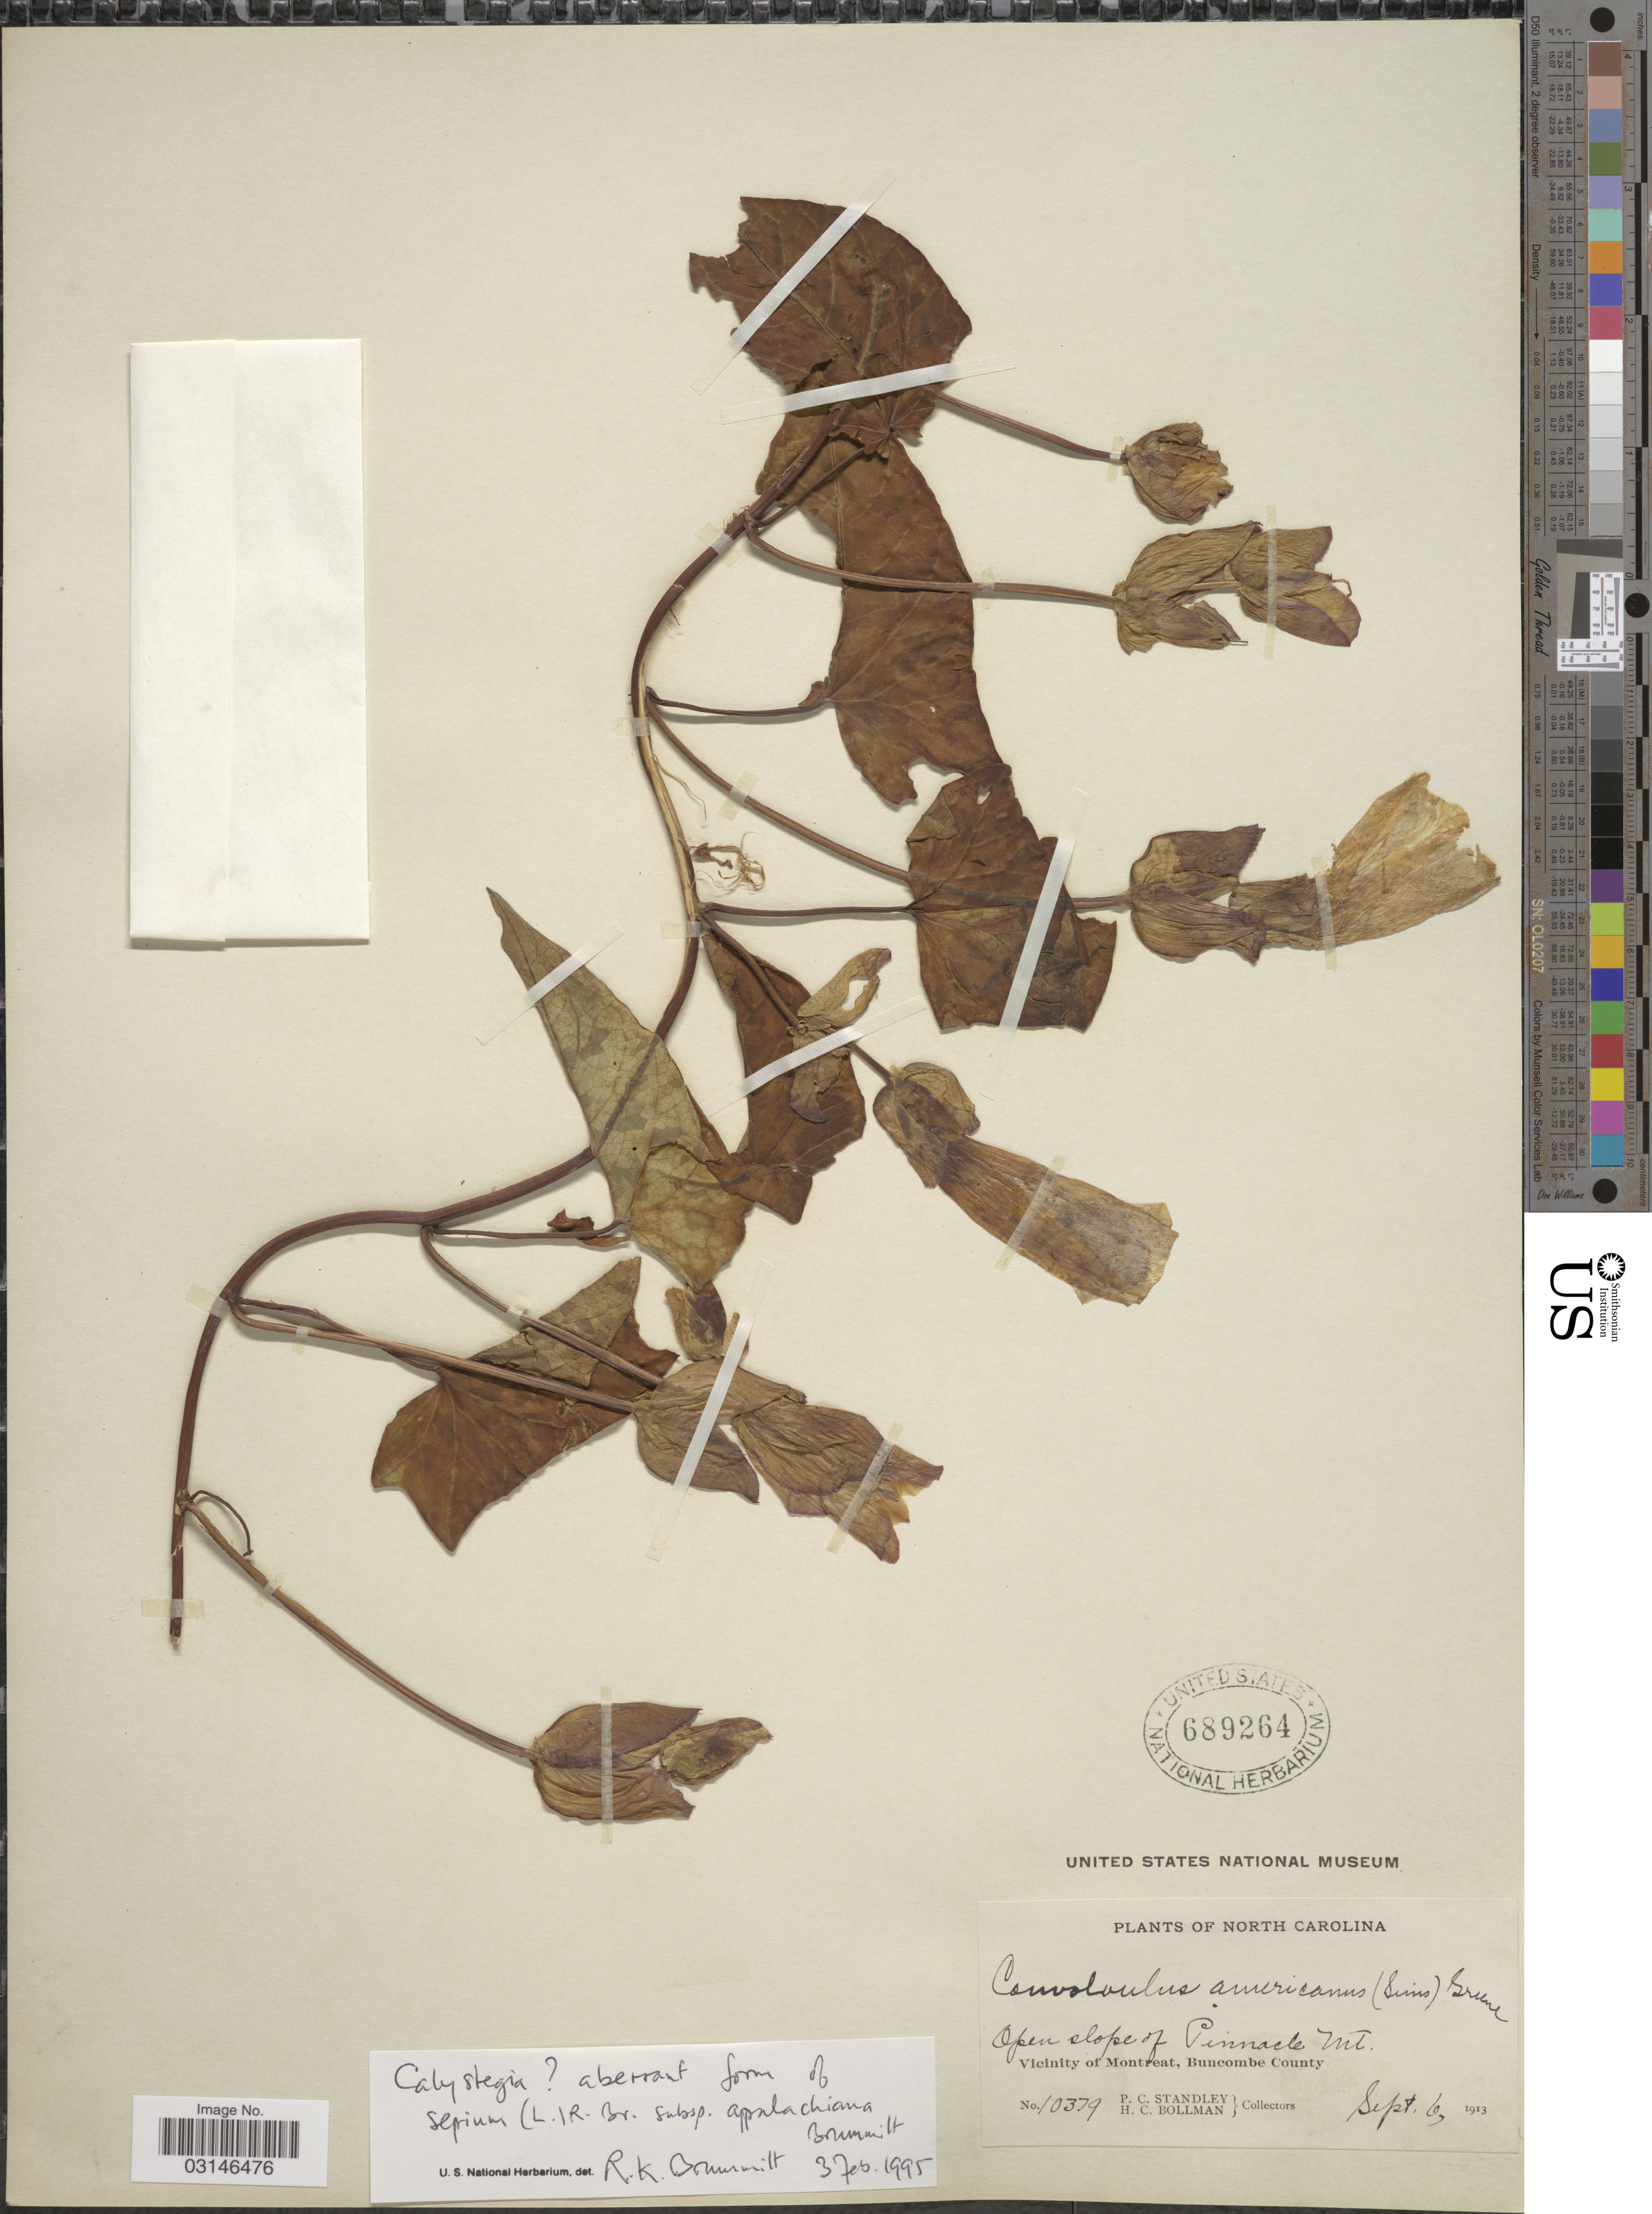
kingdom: Plantae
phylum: Tracheophyta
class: Magnoliopsida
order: Solanales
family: Convolvulaceae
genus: Calystegia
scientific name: Calystegia sepium subsp. appalachiana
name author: Brummitt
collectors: P. C. Standley & H. C. Bollman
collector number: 10379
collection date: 1913-09-06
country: United States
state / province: North Carolina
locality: Open slope of Pinnacle Mt., Vicinity of Montreat, Buncombe County.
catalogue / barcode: US 689264